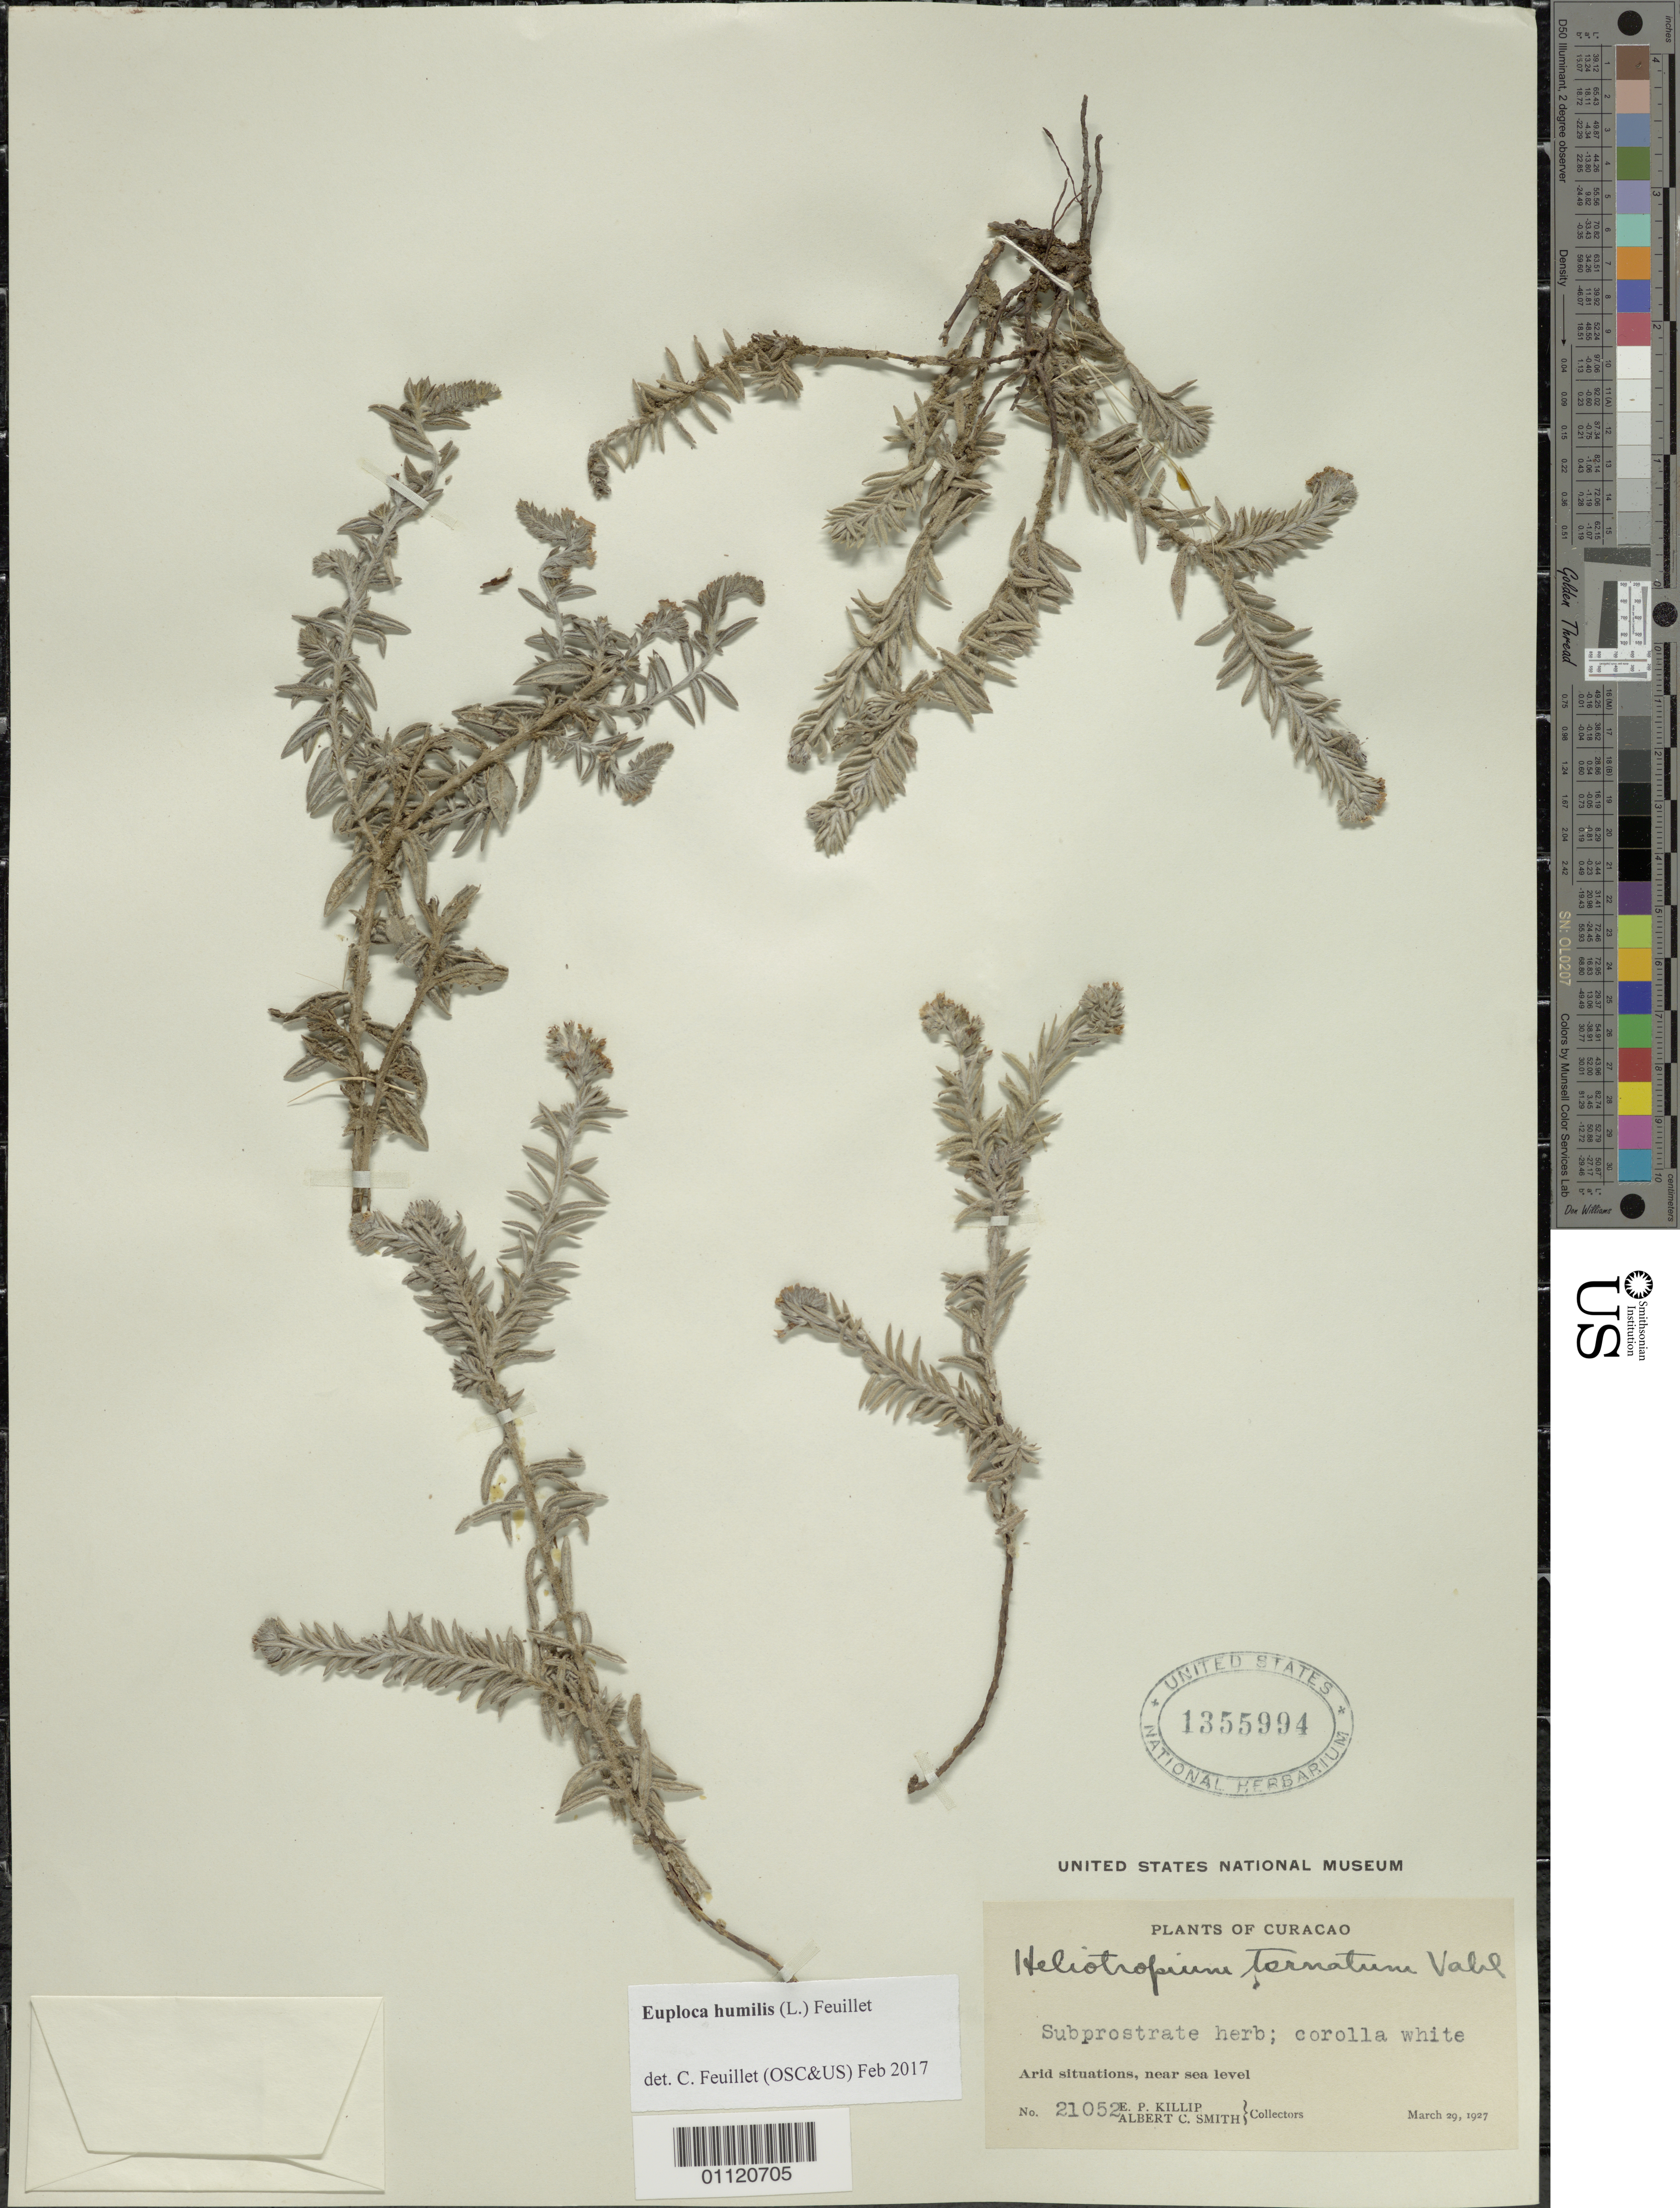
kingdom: Plantae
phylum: Tracheophyta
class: Magnoliopsida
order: Boraginales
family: Heliotropiaceae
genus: Heliotropium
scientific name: Heliotropium ternatum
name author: Vahl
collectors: E. P. Killip & A. C. Smith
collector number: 21052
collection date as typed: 29 Mar 1927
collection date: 1927-03-29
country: Curaçao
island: Curaçao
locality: Arid situations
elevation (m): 0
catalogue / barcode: US 1355994